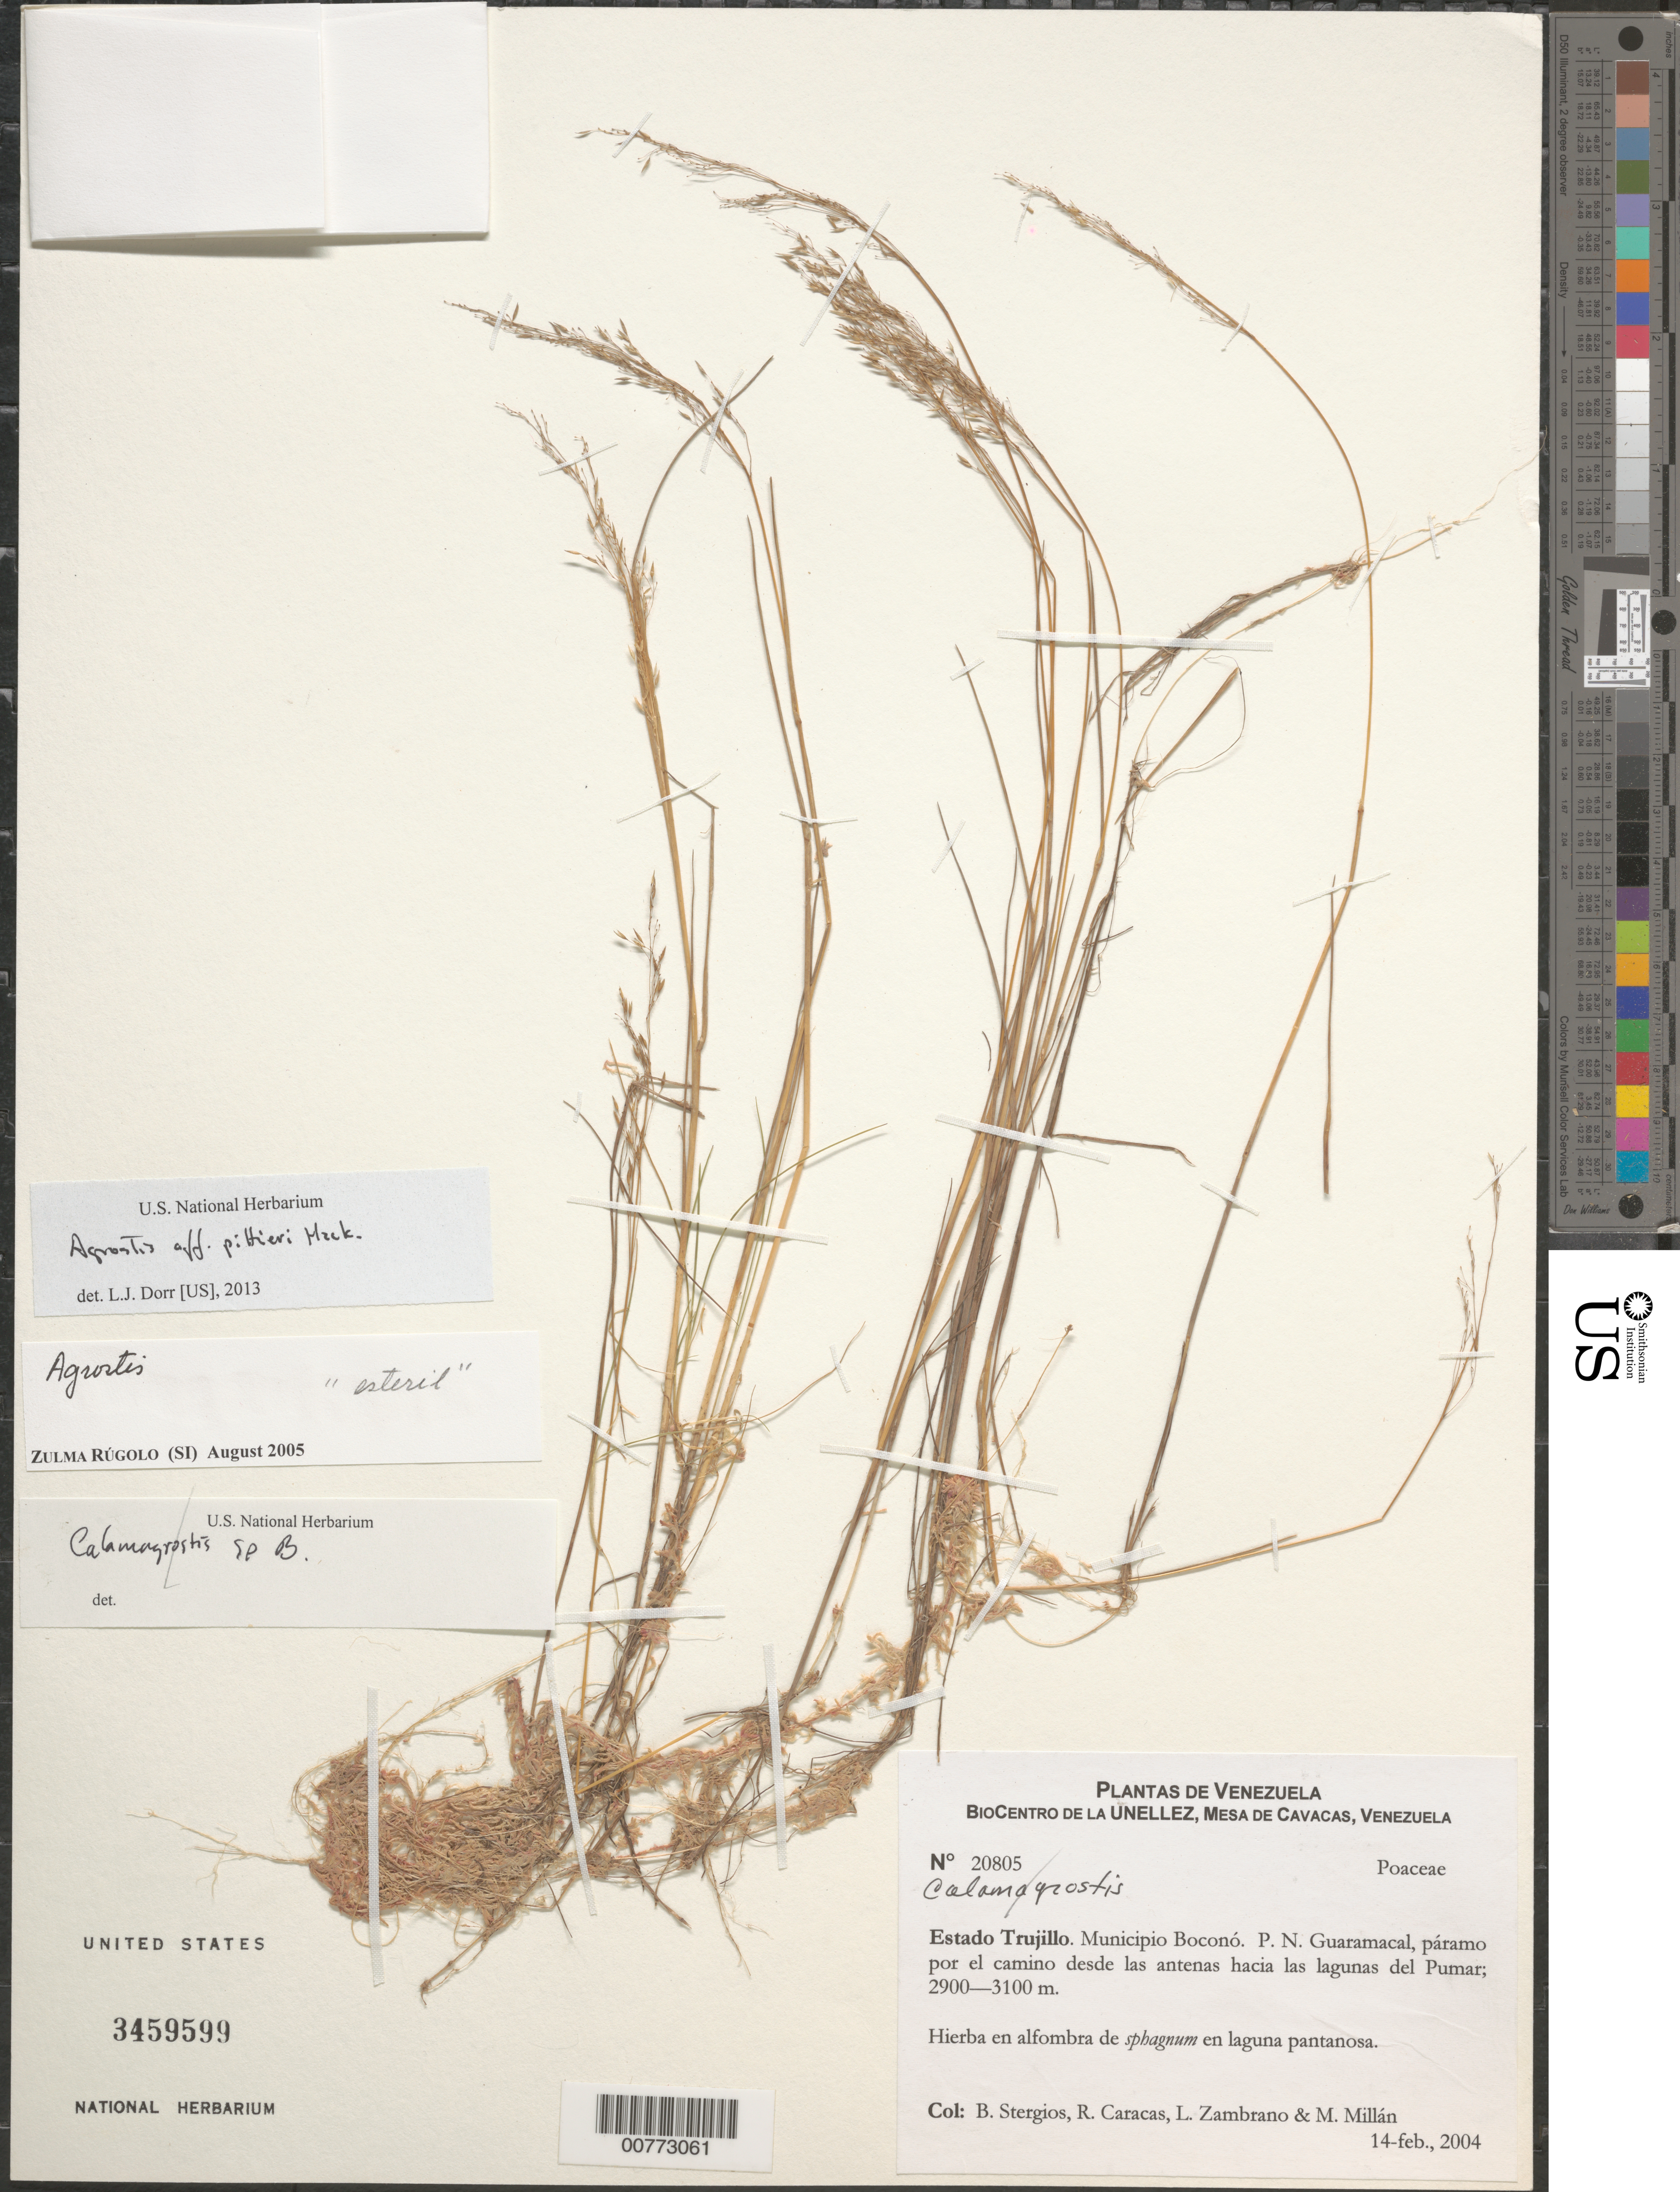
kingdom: Plantae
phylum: Tracheophyta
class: Liliopsida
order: Poales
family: Poaceae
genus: Agrostis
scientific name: Agrostis pittieri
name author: Hack.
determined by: Dorr, L. J., (BOT), Smithsonian Institution - National Museum of Natural History (UNITED STATES)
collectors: B. G. Stergios, R. Caracas, L. Zambrano & M. Millán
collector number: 20805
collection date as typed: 14 Feb 2004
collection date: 2004-02-14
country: Venezuela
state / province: Trujillo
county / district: Boconó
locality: Parque Nacional Guaramacal, páramo por el camino desde las antenas hacia las lagunas del Pumar.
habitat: Laguna pantanosa.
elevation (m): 2900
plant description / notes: PORT, US, VEN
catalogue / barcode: US 3459599